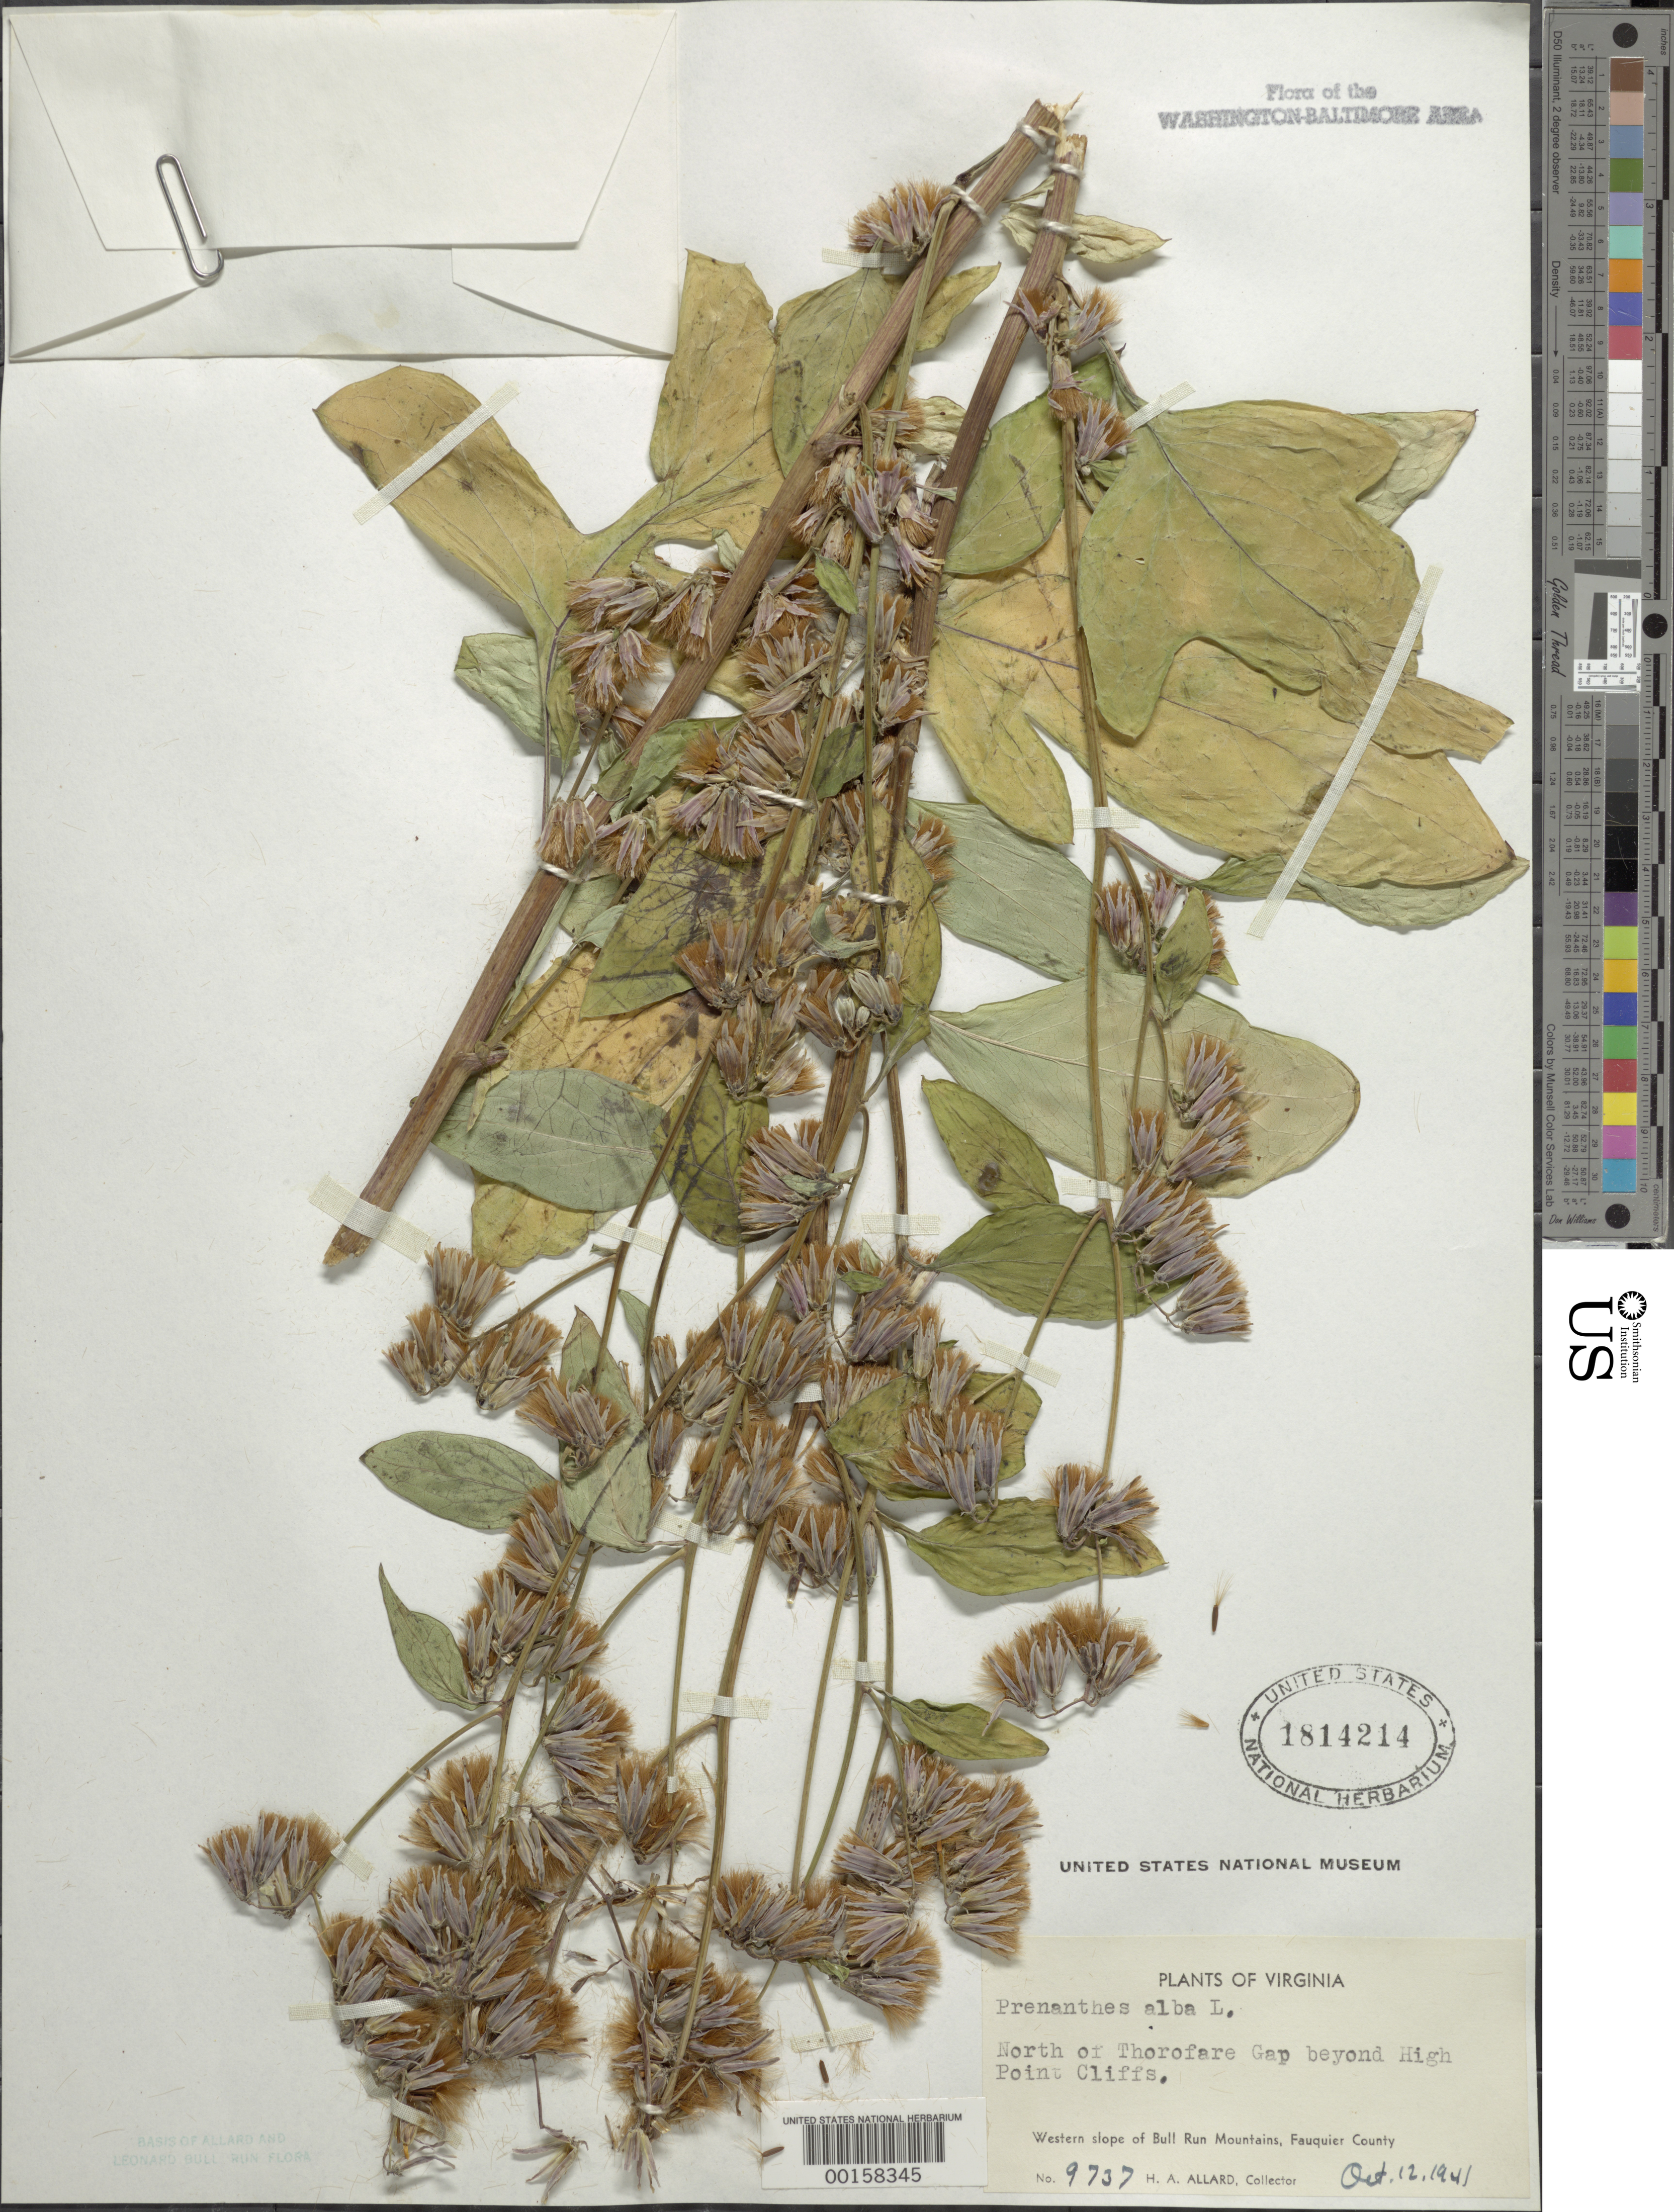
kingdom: Plantae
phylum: Tracheophyta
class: Magnoliopsida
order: Asterales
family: Asteraceae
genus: Nabalus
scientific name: Nabalus albus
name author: (L.) Hook.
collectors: H. A. Allard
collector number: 97377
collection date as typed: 12 Oct 1941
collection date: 1941-10-12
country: United States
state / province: Virginia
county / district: Fauquier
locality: North of Thorofare Gap beyond High Point cliffs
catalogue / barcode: US 1814214